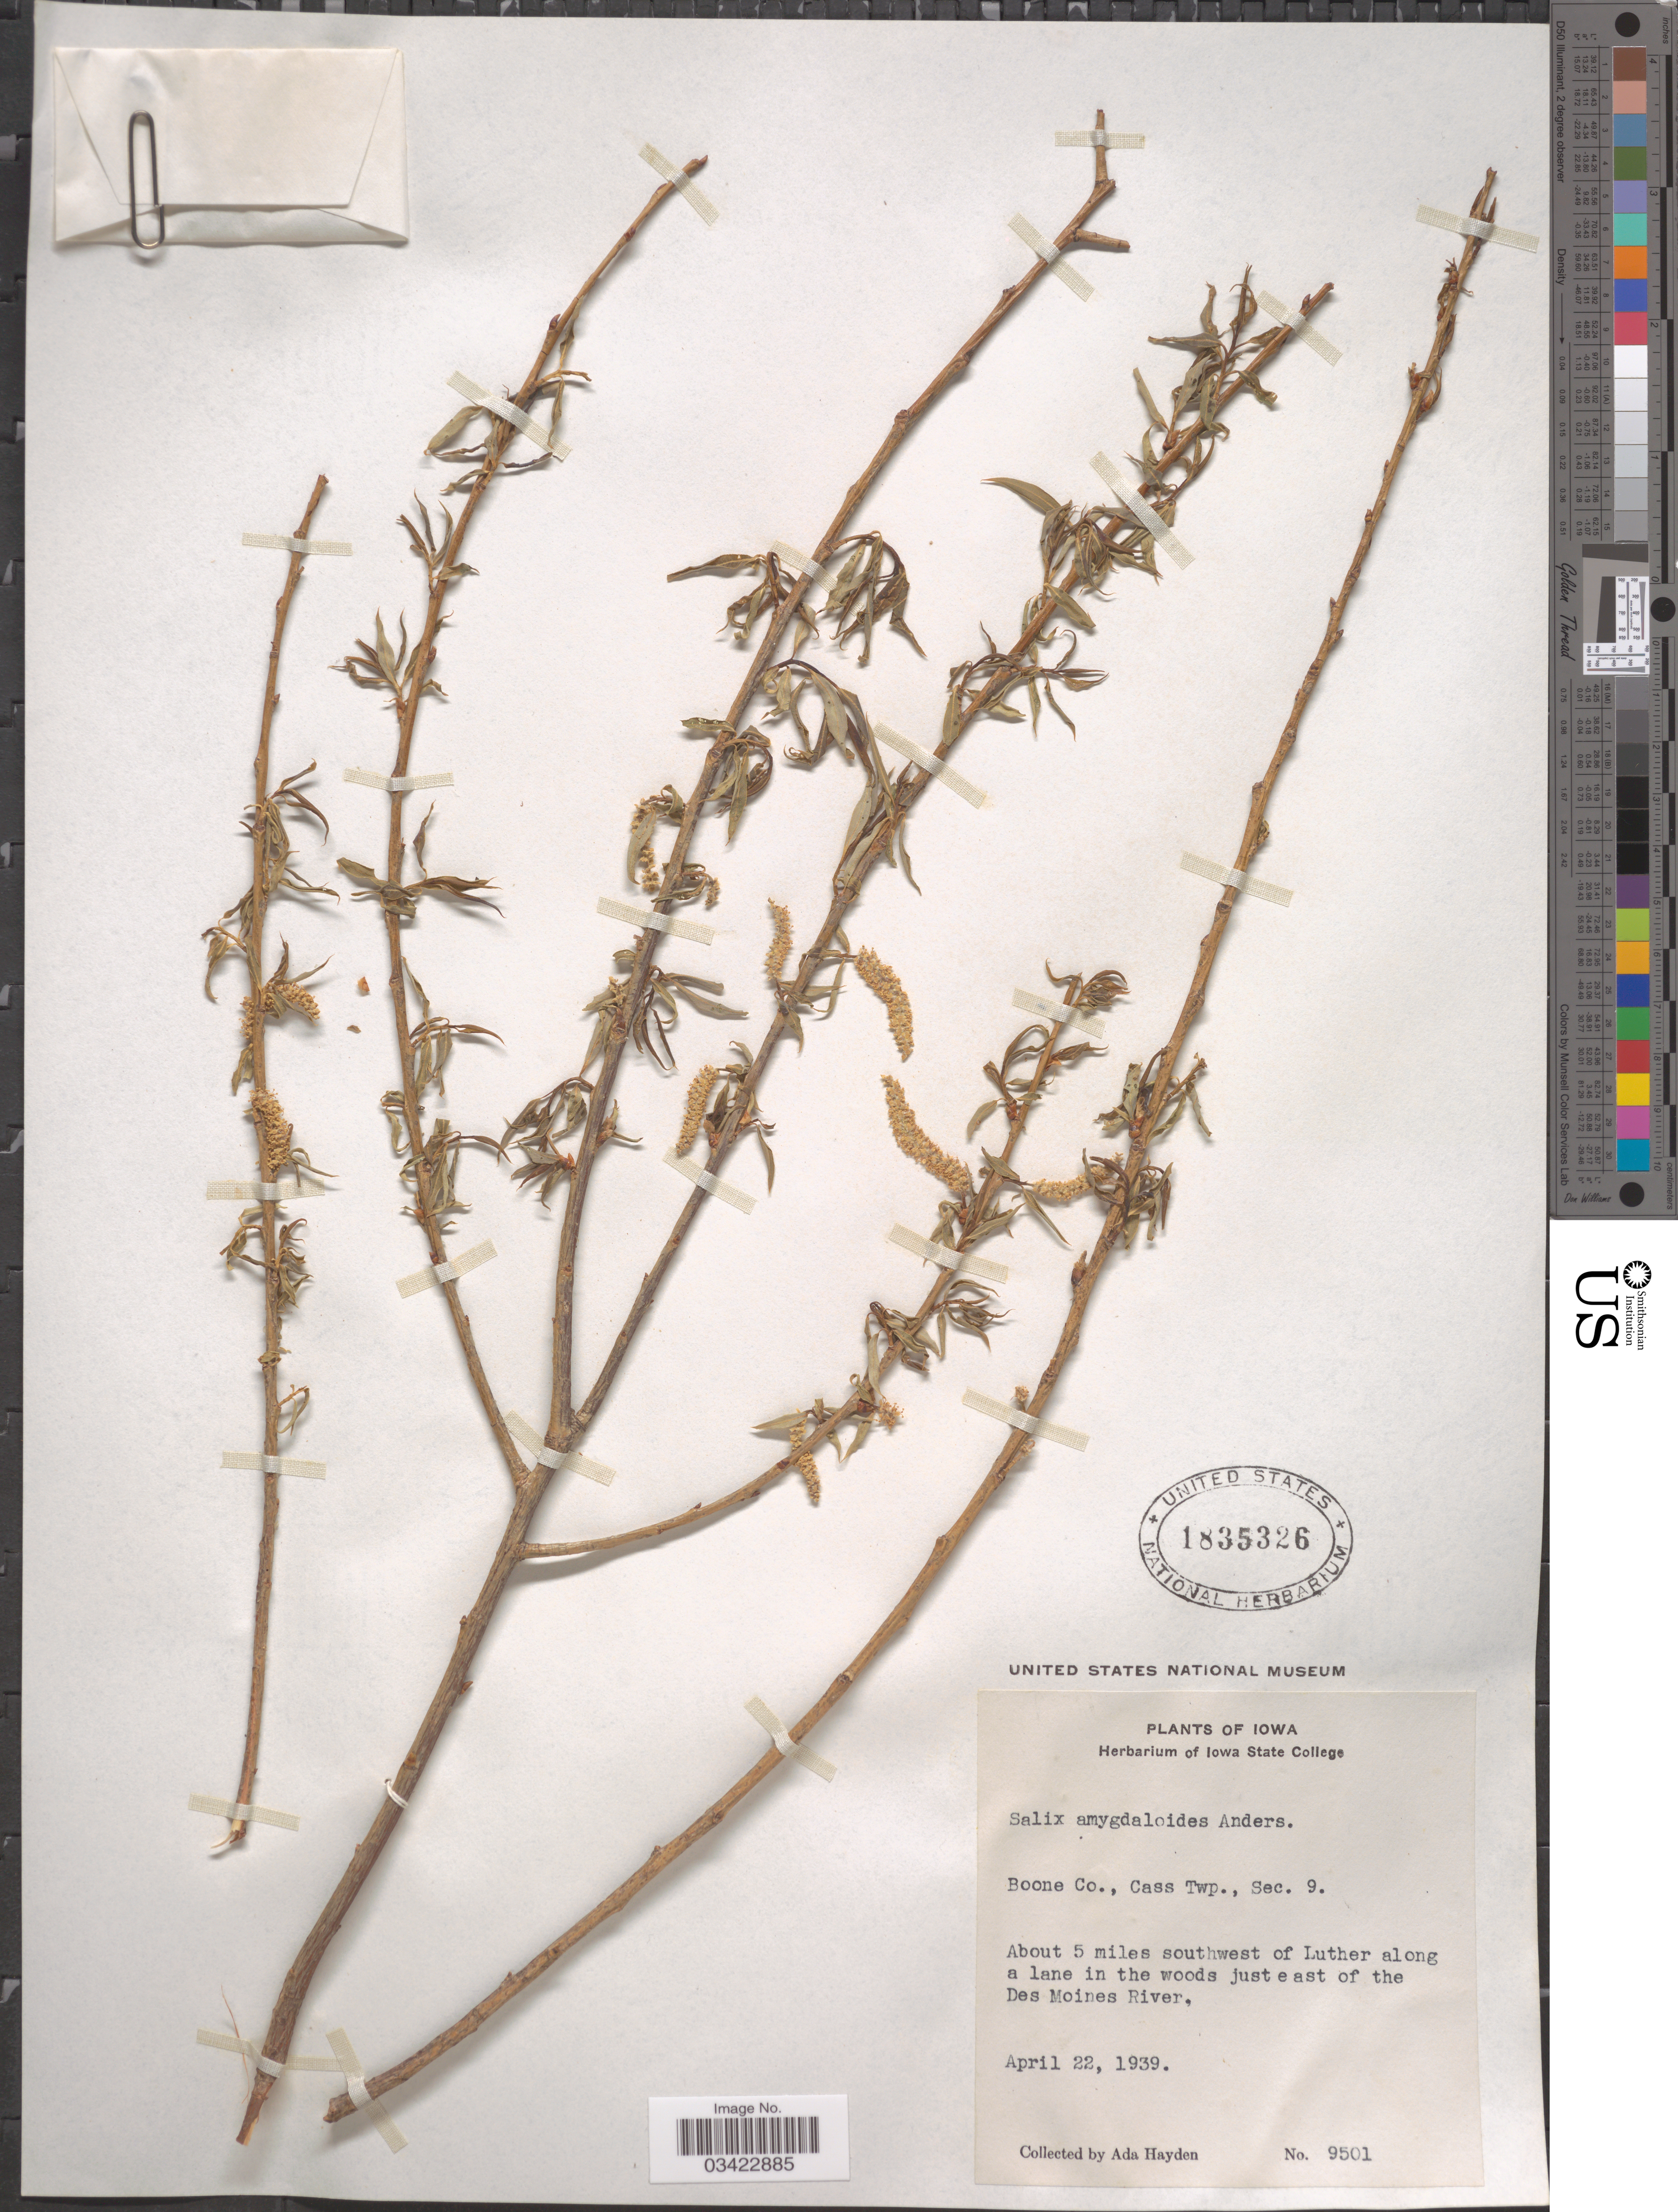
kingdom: Plantae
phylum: Tracheophyta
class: Magnoliopsida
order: Malpighiales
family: Salicaceae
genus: Salix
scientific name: Salix amygdaloides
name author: Andersson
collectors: Ada Hayden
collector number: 9501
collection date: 1939-04-22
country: United States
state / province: Iowa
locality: Boone Co., Cass Twp., Sec. 9. About 5 miles southwest of Luther along a lane in the woods justeast of the Des Moines River.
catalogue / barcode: US 1835326